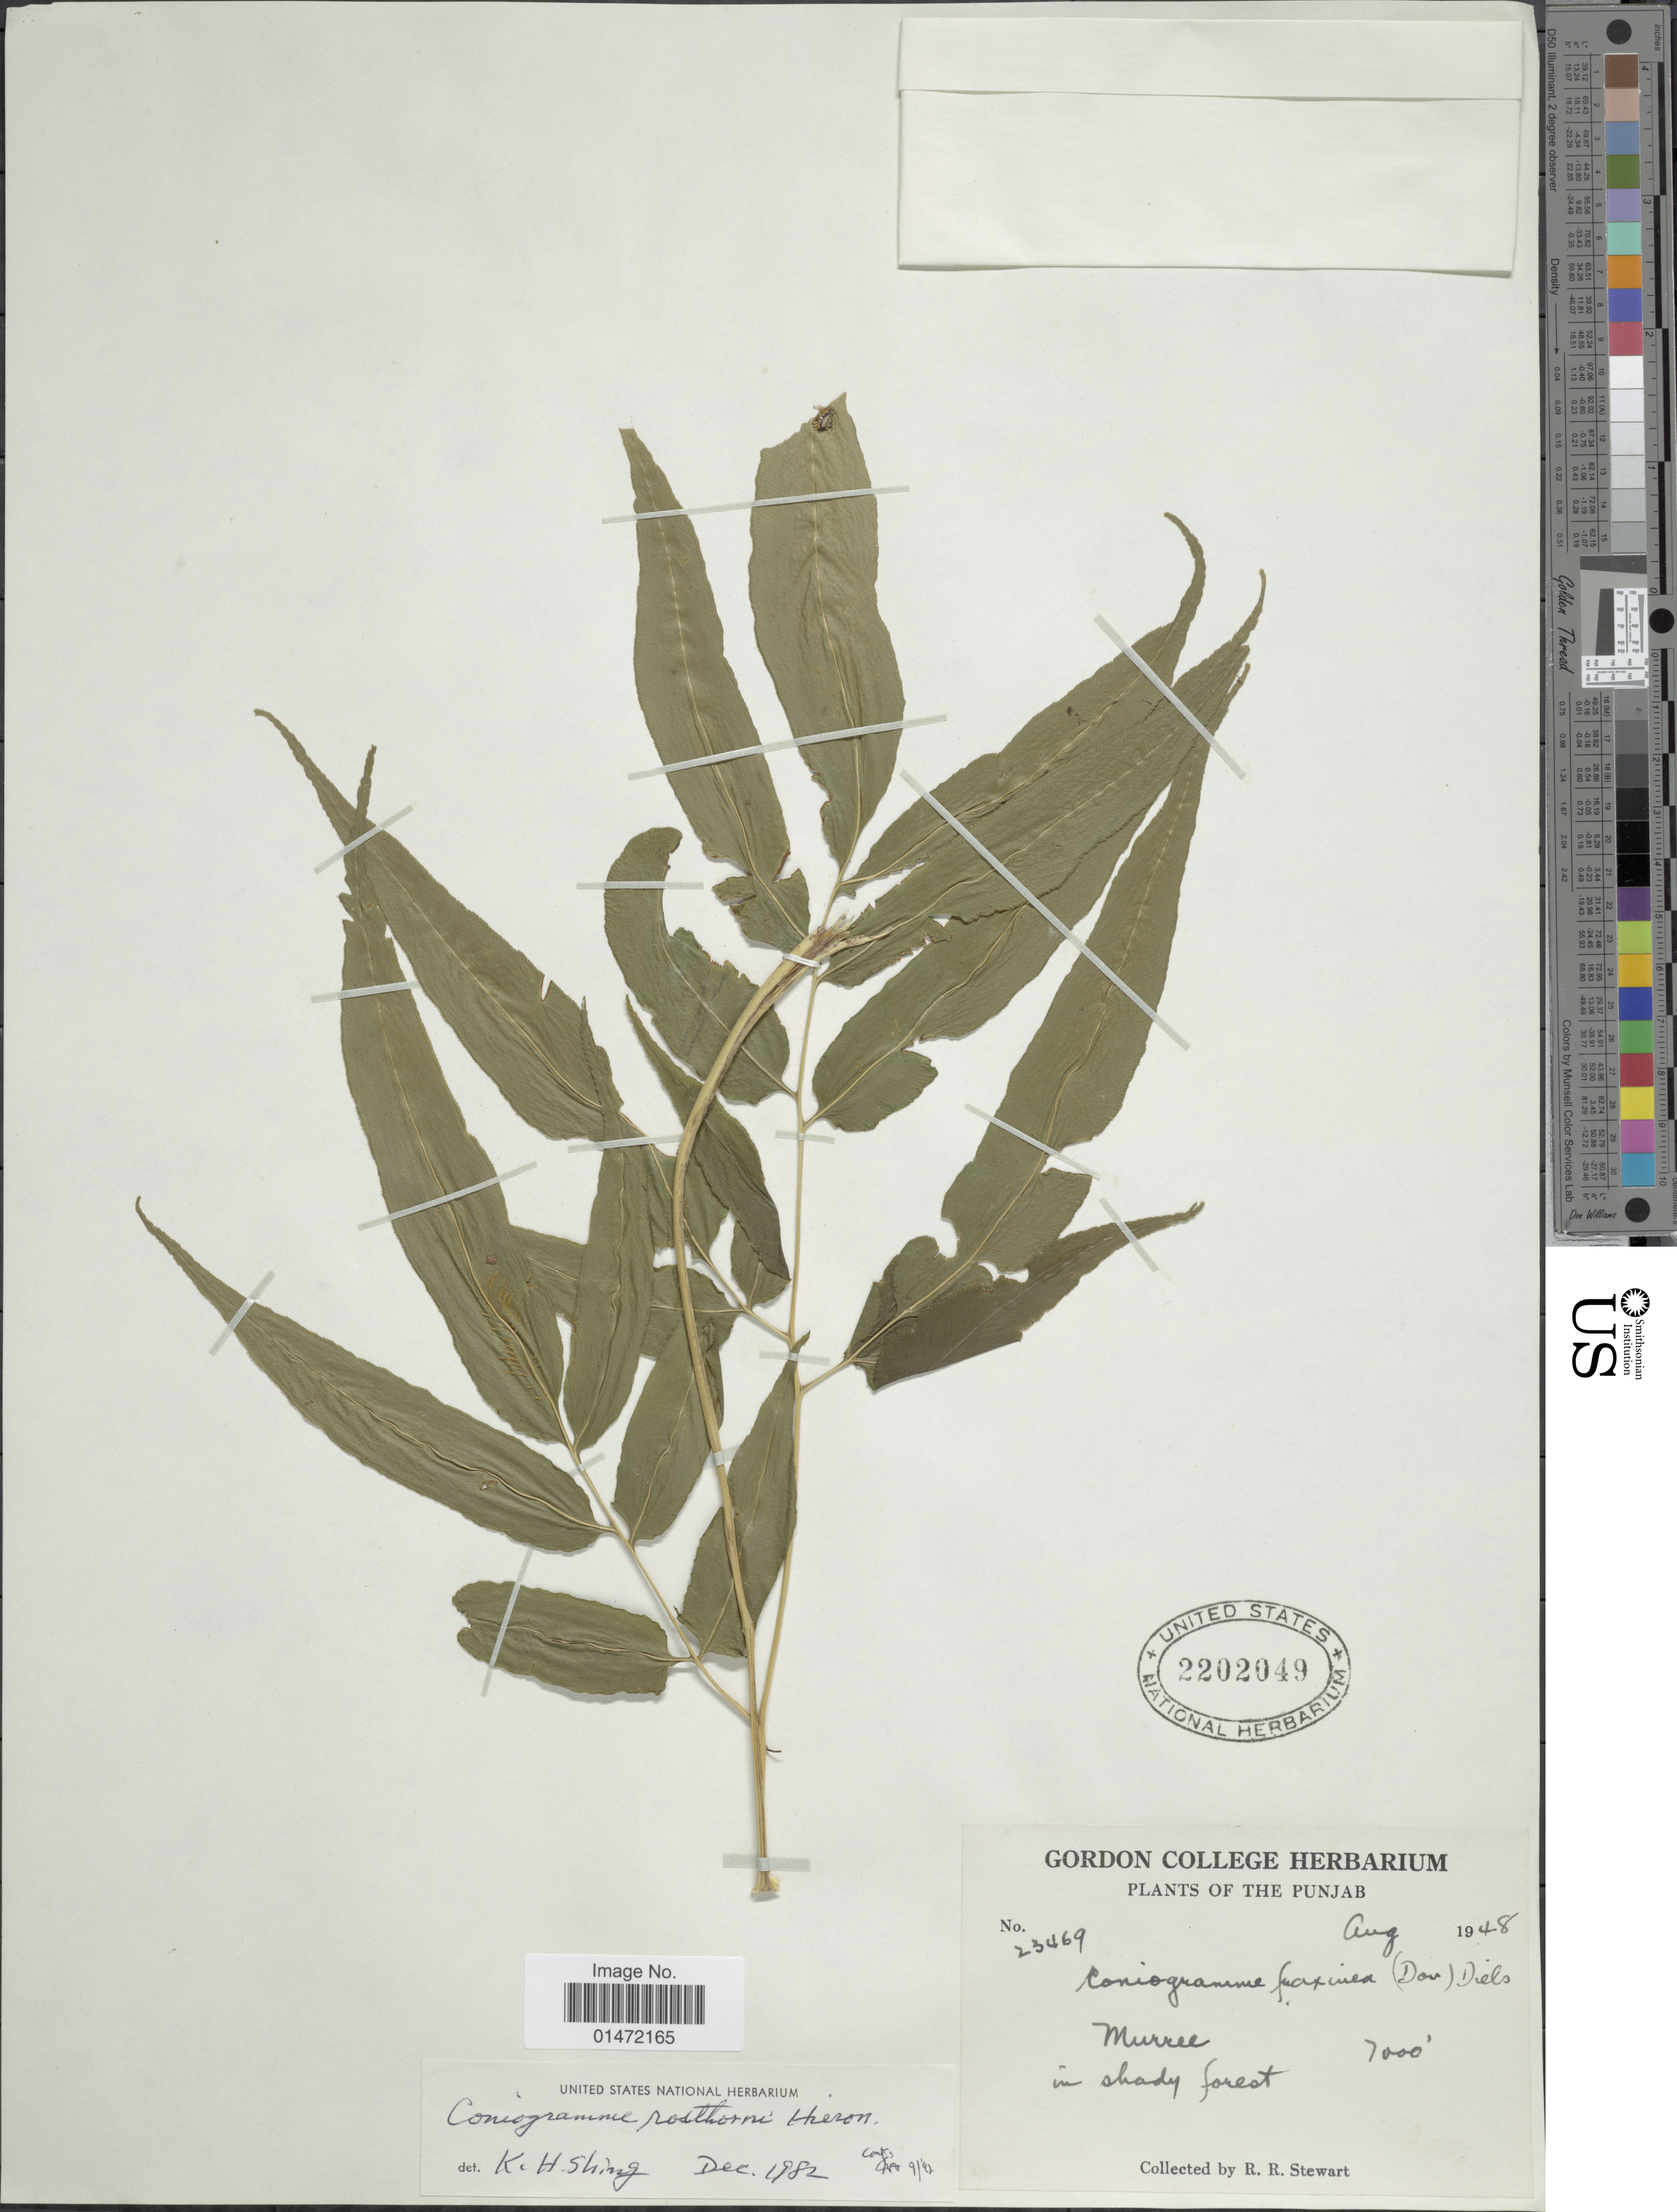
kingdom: Plantae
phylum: Tracheophyta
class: Polypodiopsida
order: Polypodiales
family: Pteridaceae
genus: Coniogramme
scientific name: Coniogramme rosthornii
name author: Hieron.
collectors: R. R. Stewart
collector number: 23469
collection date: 1948-08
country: Pakistan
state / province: Punjab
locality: Murree, in shady forest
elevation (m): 2134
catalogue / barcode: US 2202049